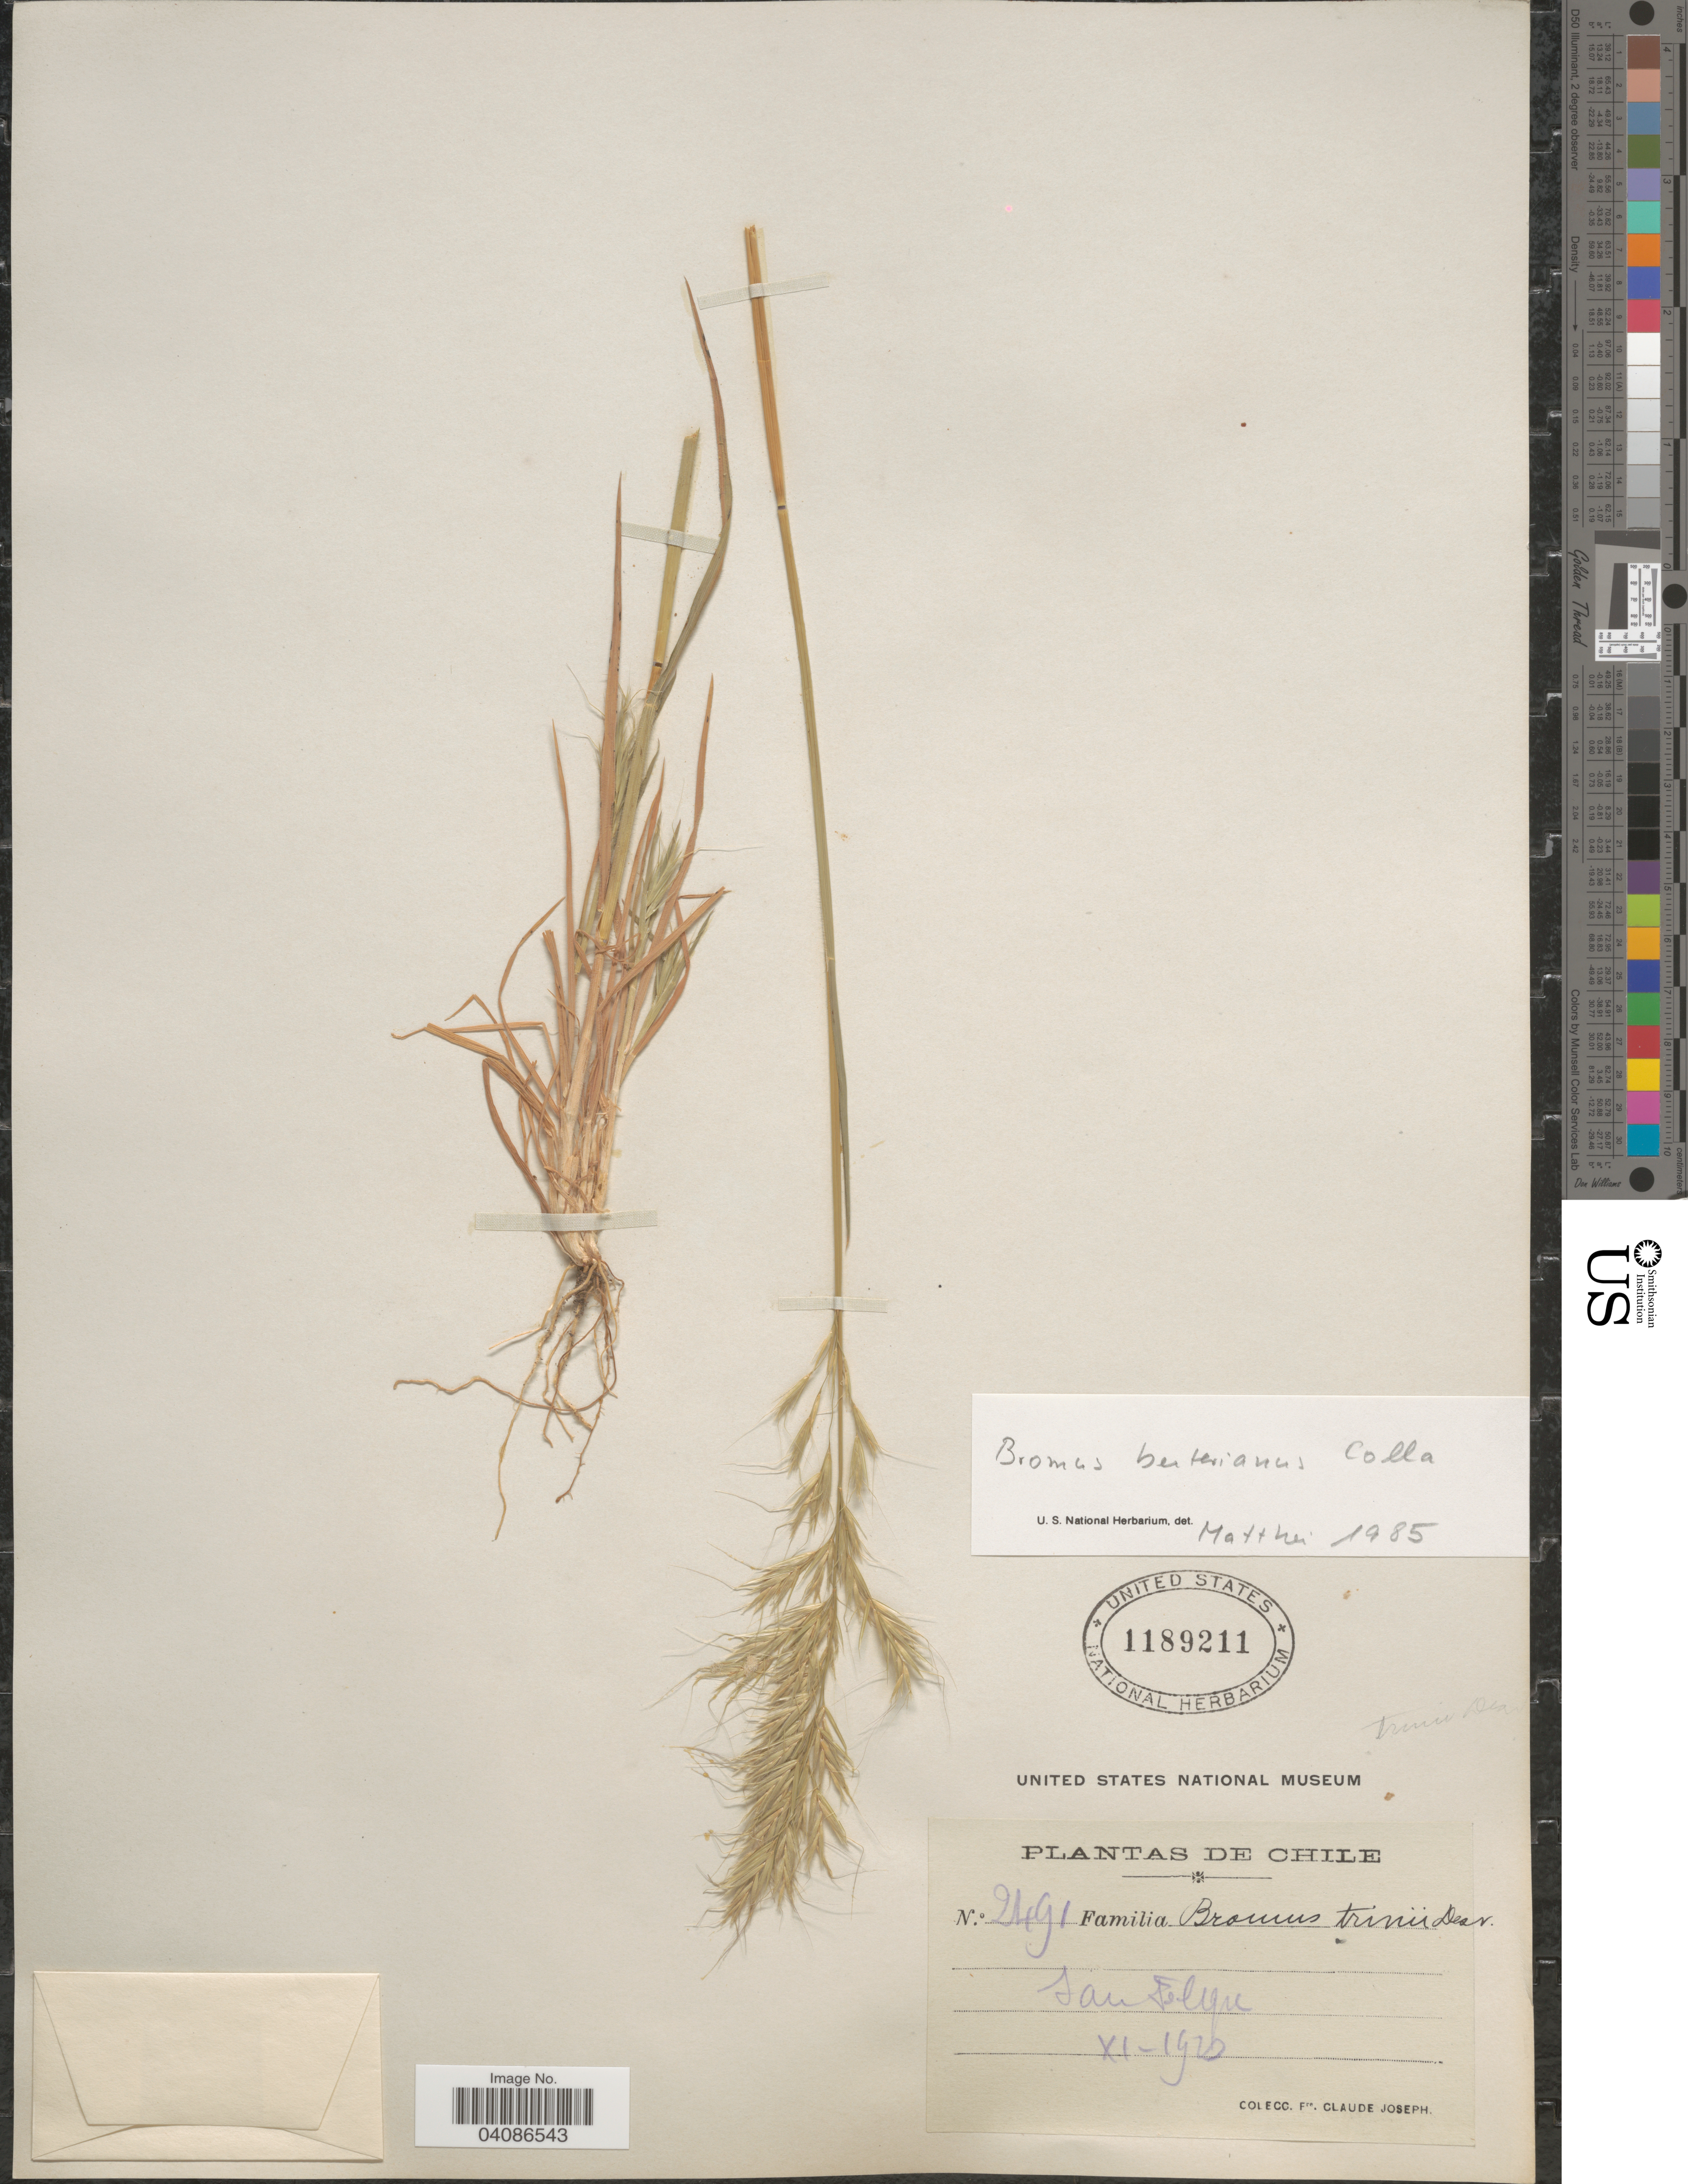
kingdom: Plantae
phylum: Tracheophyta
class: Liliopsida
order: Poales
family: Poaceae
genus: Bromus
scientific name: Bromus berteroanus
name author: Colla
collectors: Bro. Claude-Joseph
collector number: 2491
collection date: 1920-11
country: Chile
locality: San Felipe.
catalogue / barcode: US 1189211